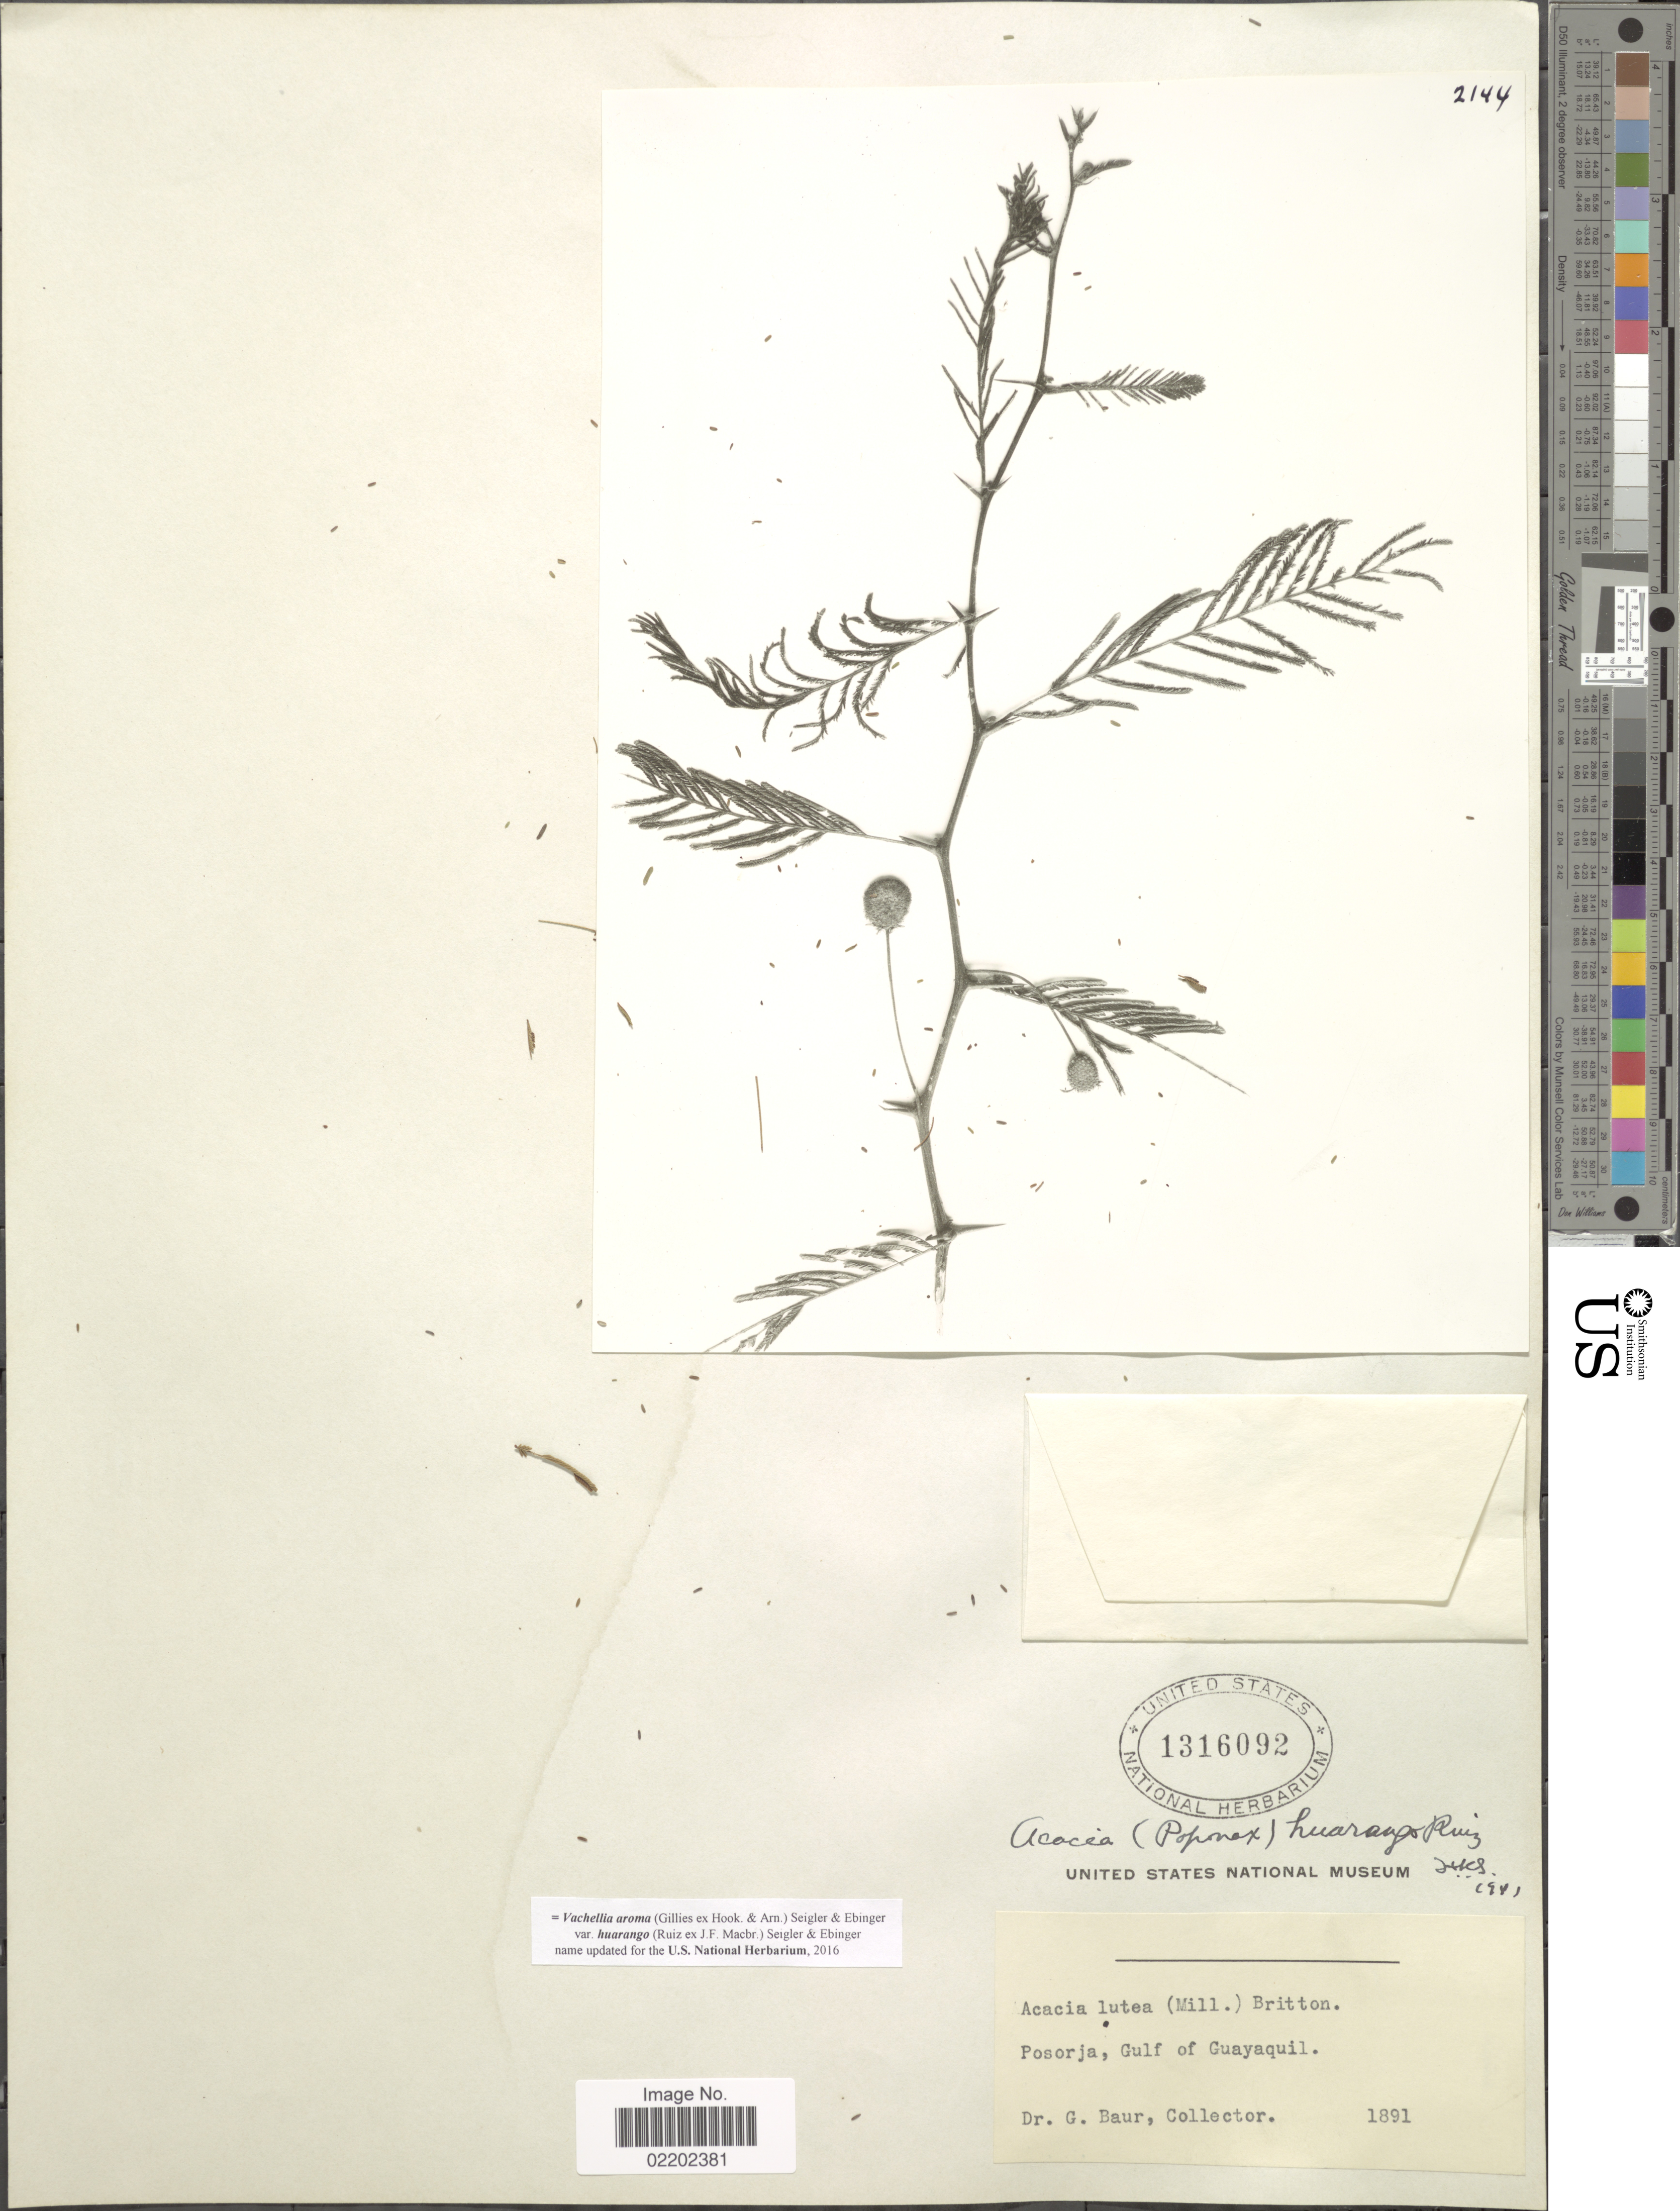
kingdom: Plantae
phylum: Tracheophyta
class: Magnoliopsida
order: Fabales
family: Fabaceae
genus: Vachellia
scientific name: Vachellia aroma var. huarango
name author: (Ruiz ex J.F. Macbr.) Seigler & Ebinger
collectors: G. Baur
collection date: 1891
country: Ecuador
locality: Posorja, Gulf of Guayaquil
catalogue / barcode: US 1316092